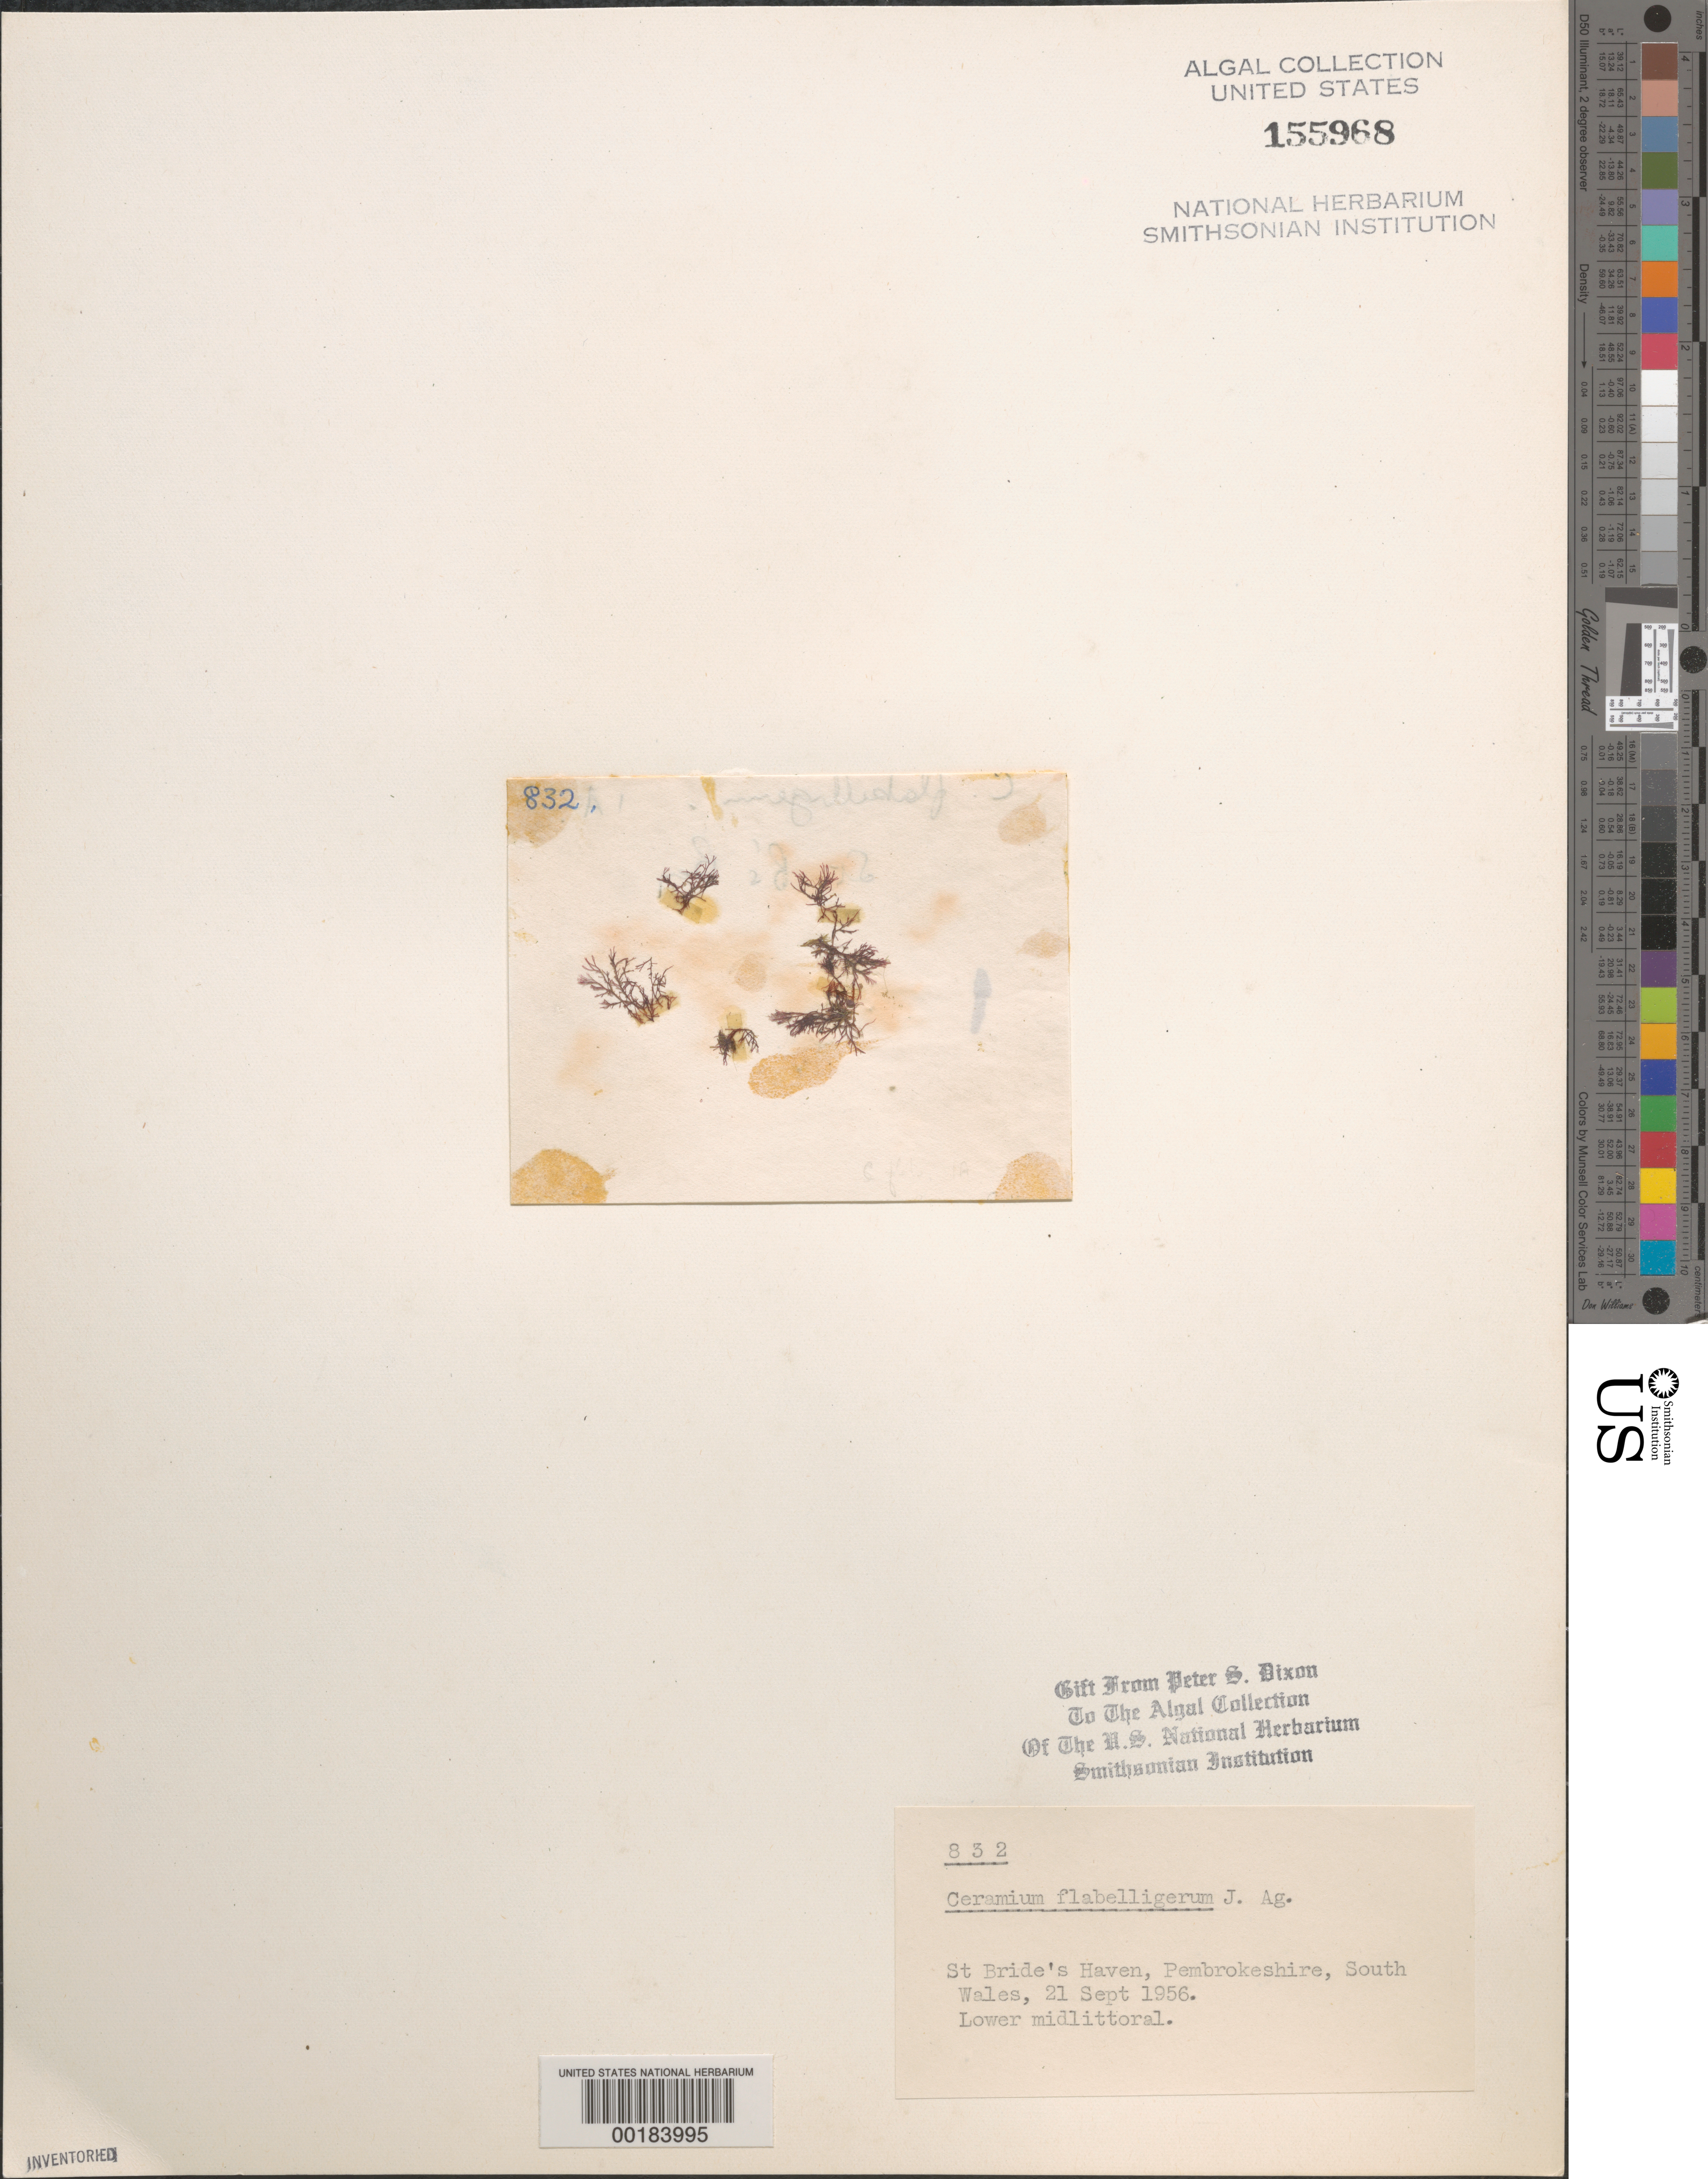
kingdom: Plantae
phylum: Rhodophyta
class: Florideophyceae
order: Ceramiales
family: Ceramiaceae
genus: Ceramium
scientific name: Ceramium gaditanum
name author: (Clemente) Cremades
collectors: P. S. Dixon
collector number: PSD 832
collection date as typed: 21 Sep 1956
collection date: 1956-09-21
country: United Kingdom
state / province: Wales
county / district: Dyfed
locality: St. Bride's Haven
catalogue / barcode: US 155968